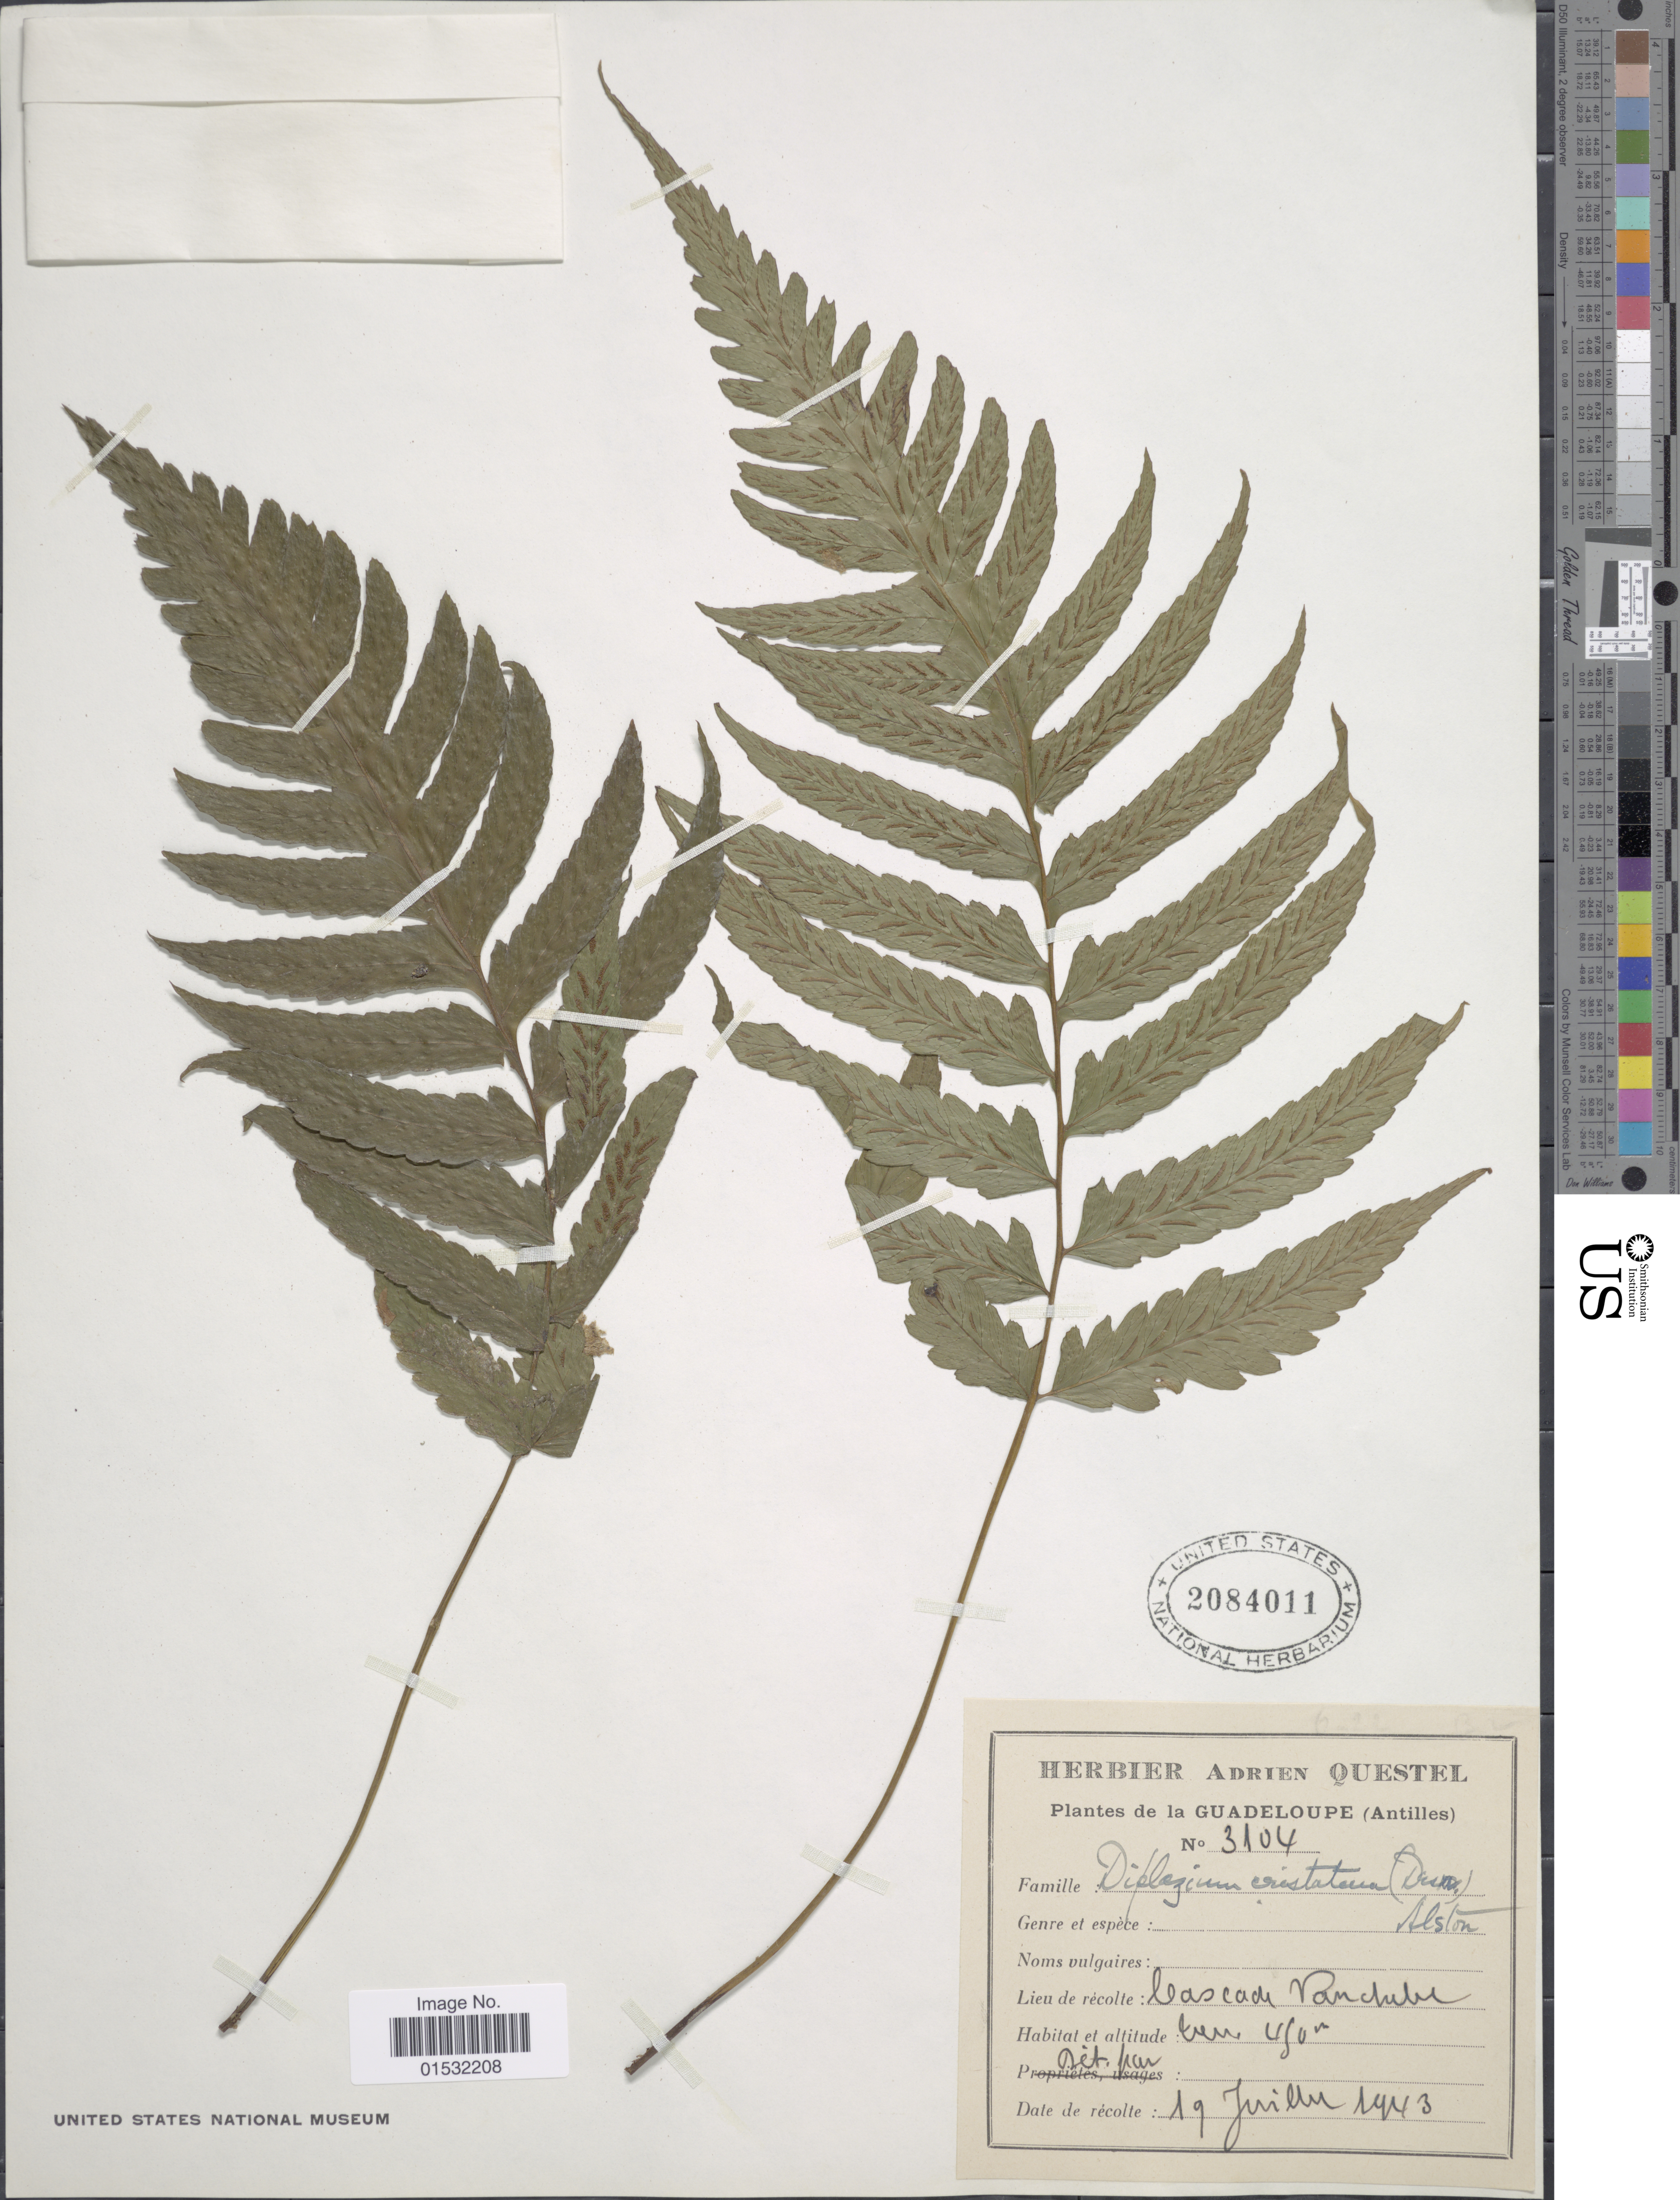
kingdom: Plantae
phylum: Tracheophyta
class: Polypodiopsida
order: Polypodiales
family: Athyriaceae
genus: Diplazium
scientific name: Diplazium cristatum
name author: (Desr.) Alston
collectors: A. Questel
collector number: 3104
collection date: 1943-07-19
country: Guadeloupe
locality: Cascade Vauchelet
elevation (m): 450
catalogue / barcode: US 2084011